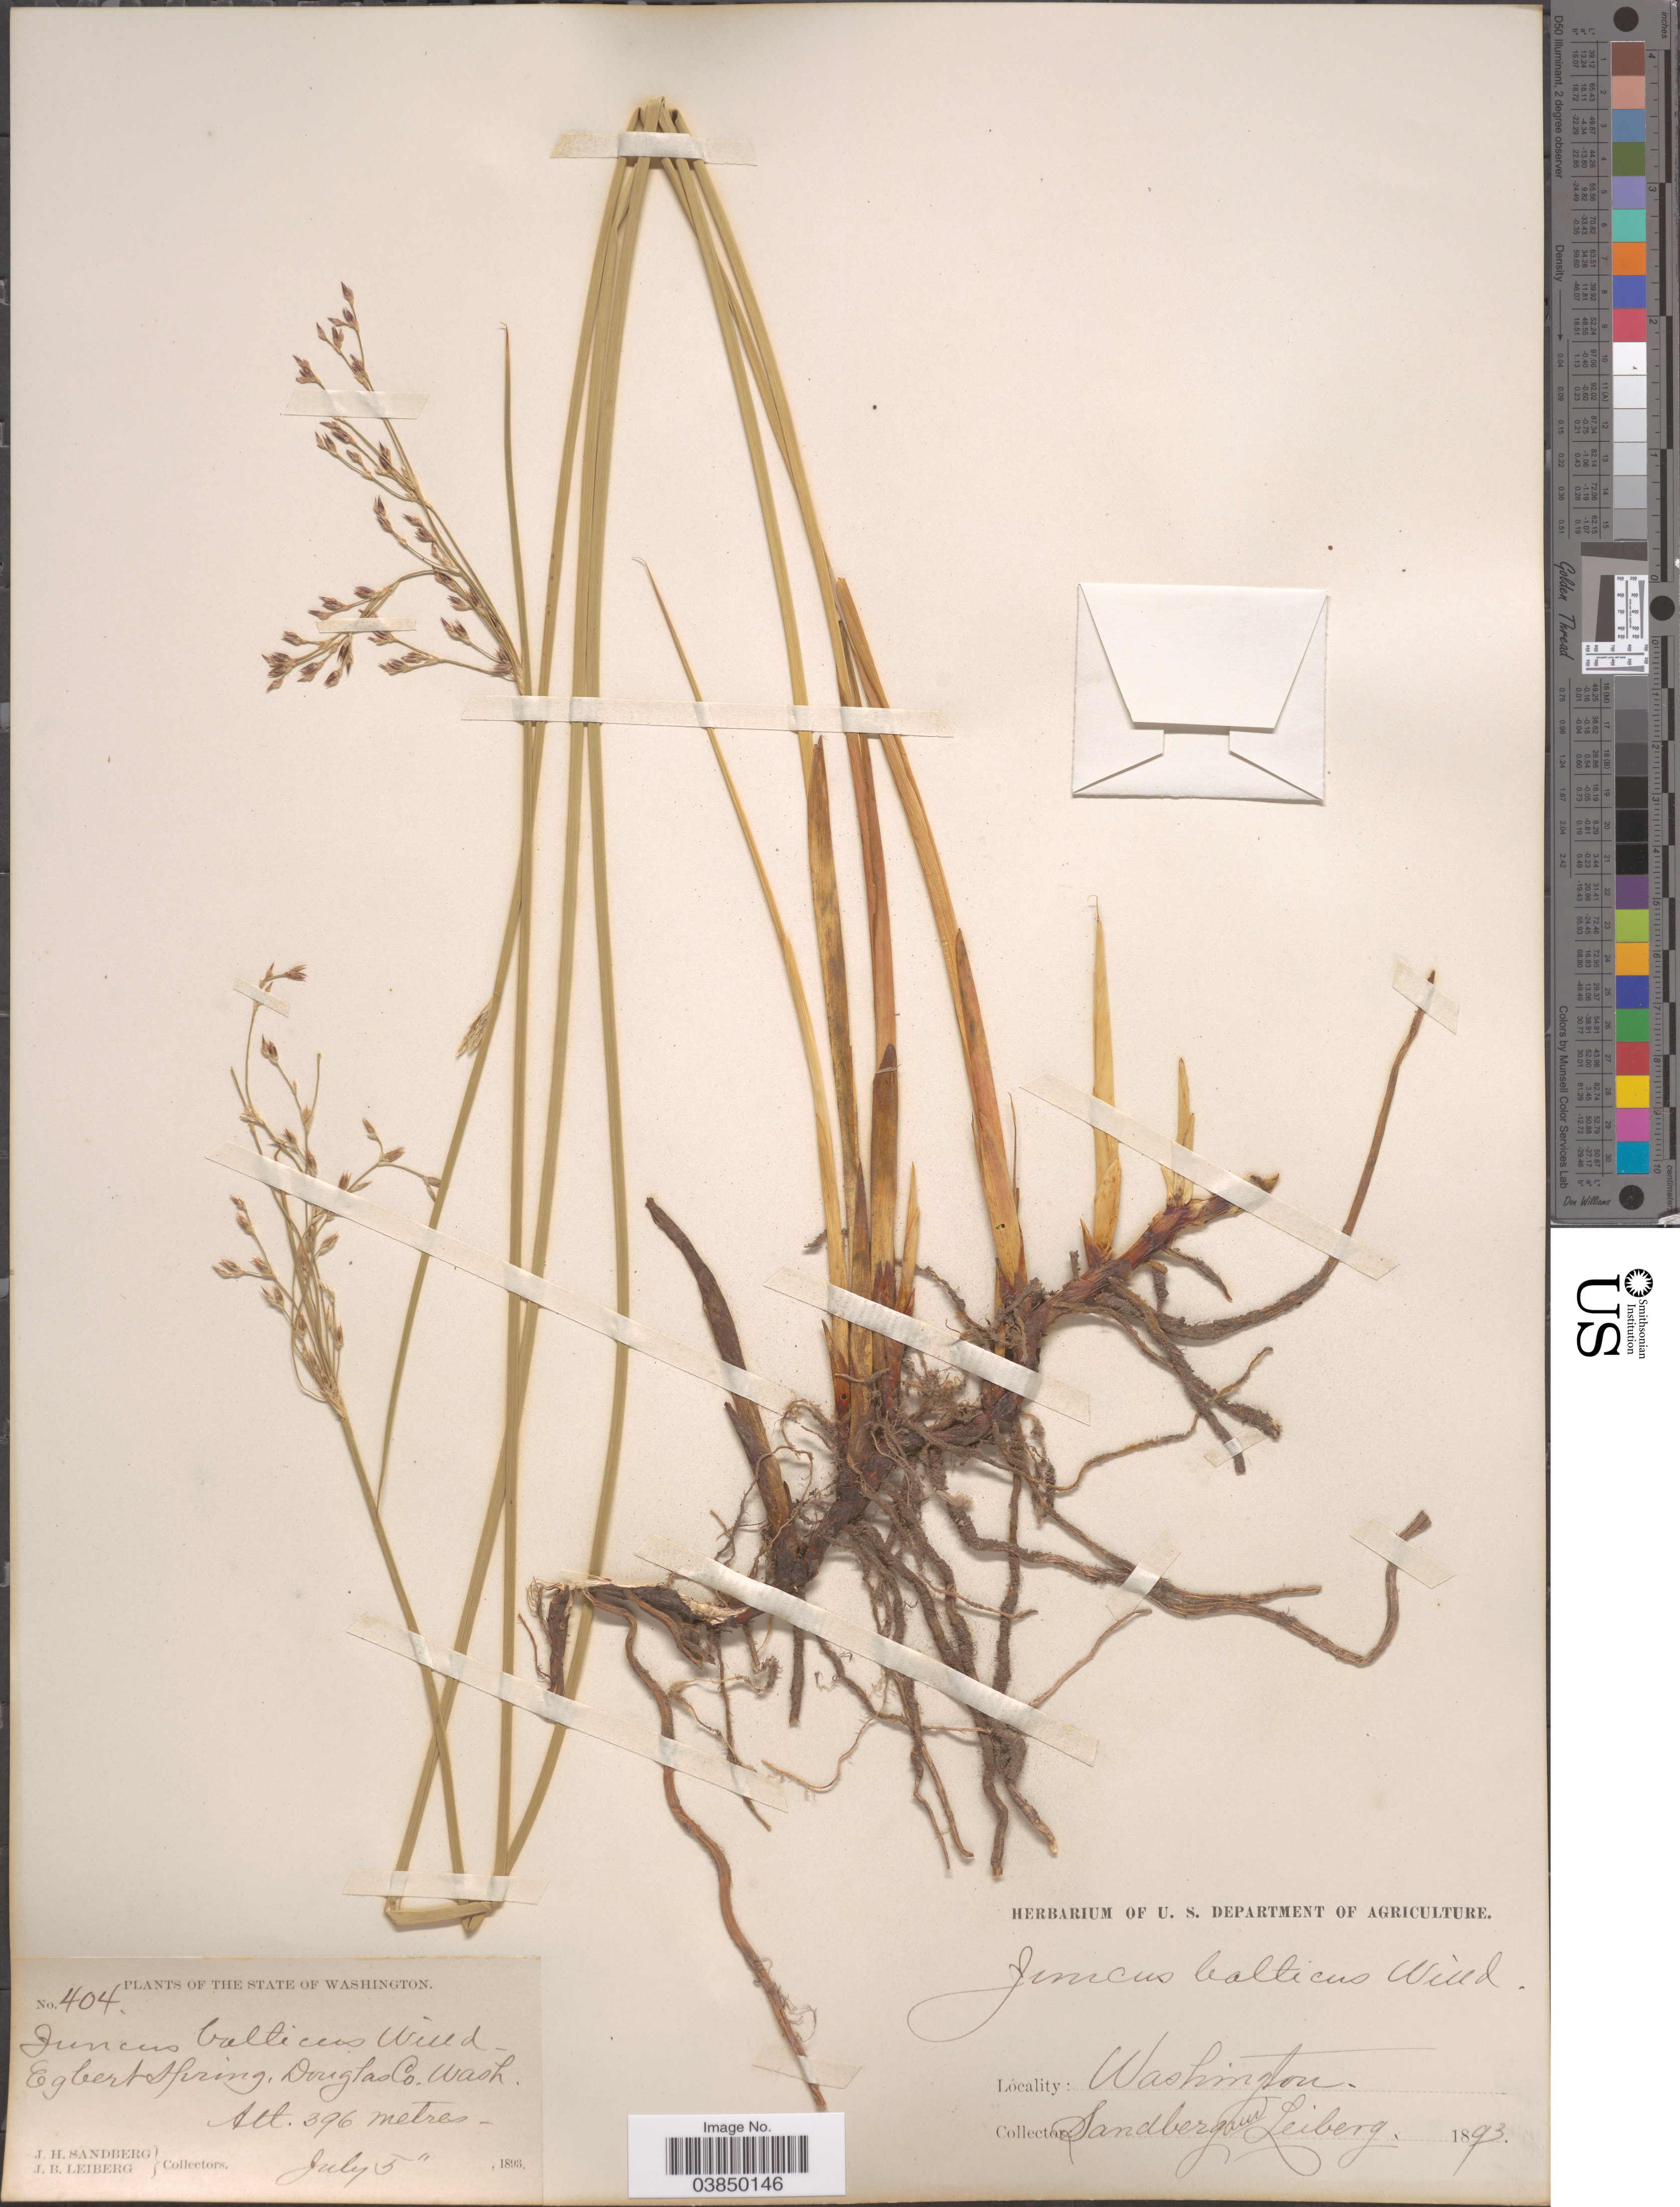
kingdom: Plantae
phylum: Tracheophyta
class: Liliopsida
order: Poales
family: Juncaceae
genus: Juncus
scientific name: Juncus balticus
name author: Willd.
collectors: J. H. Sandberg & J. B. Leiberg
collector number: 404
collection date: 1893-07-05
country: United States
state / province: Washington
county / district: Douglas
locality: Egbert Spring, Douglas Co.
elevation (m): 396